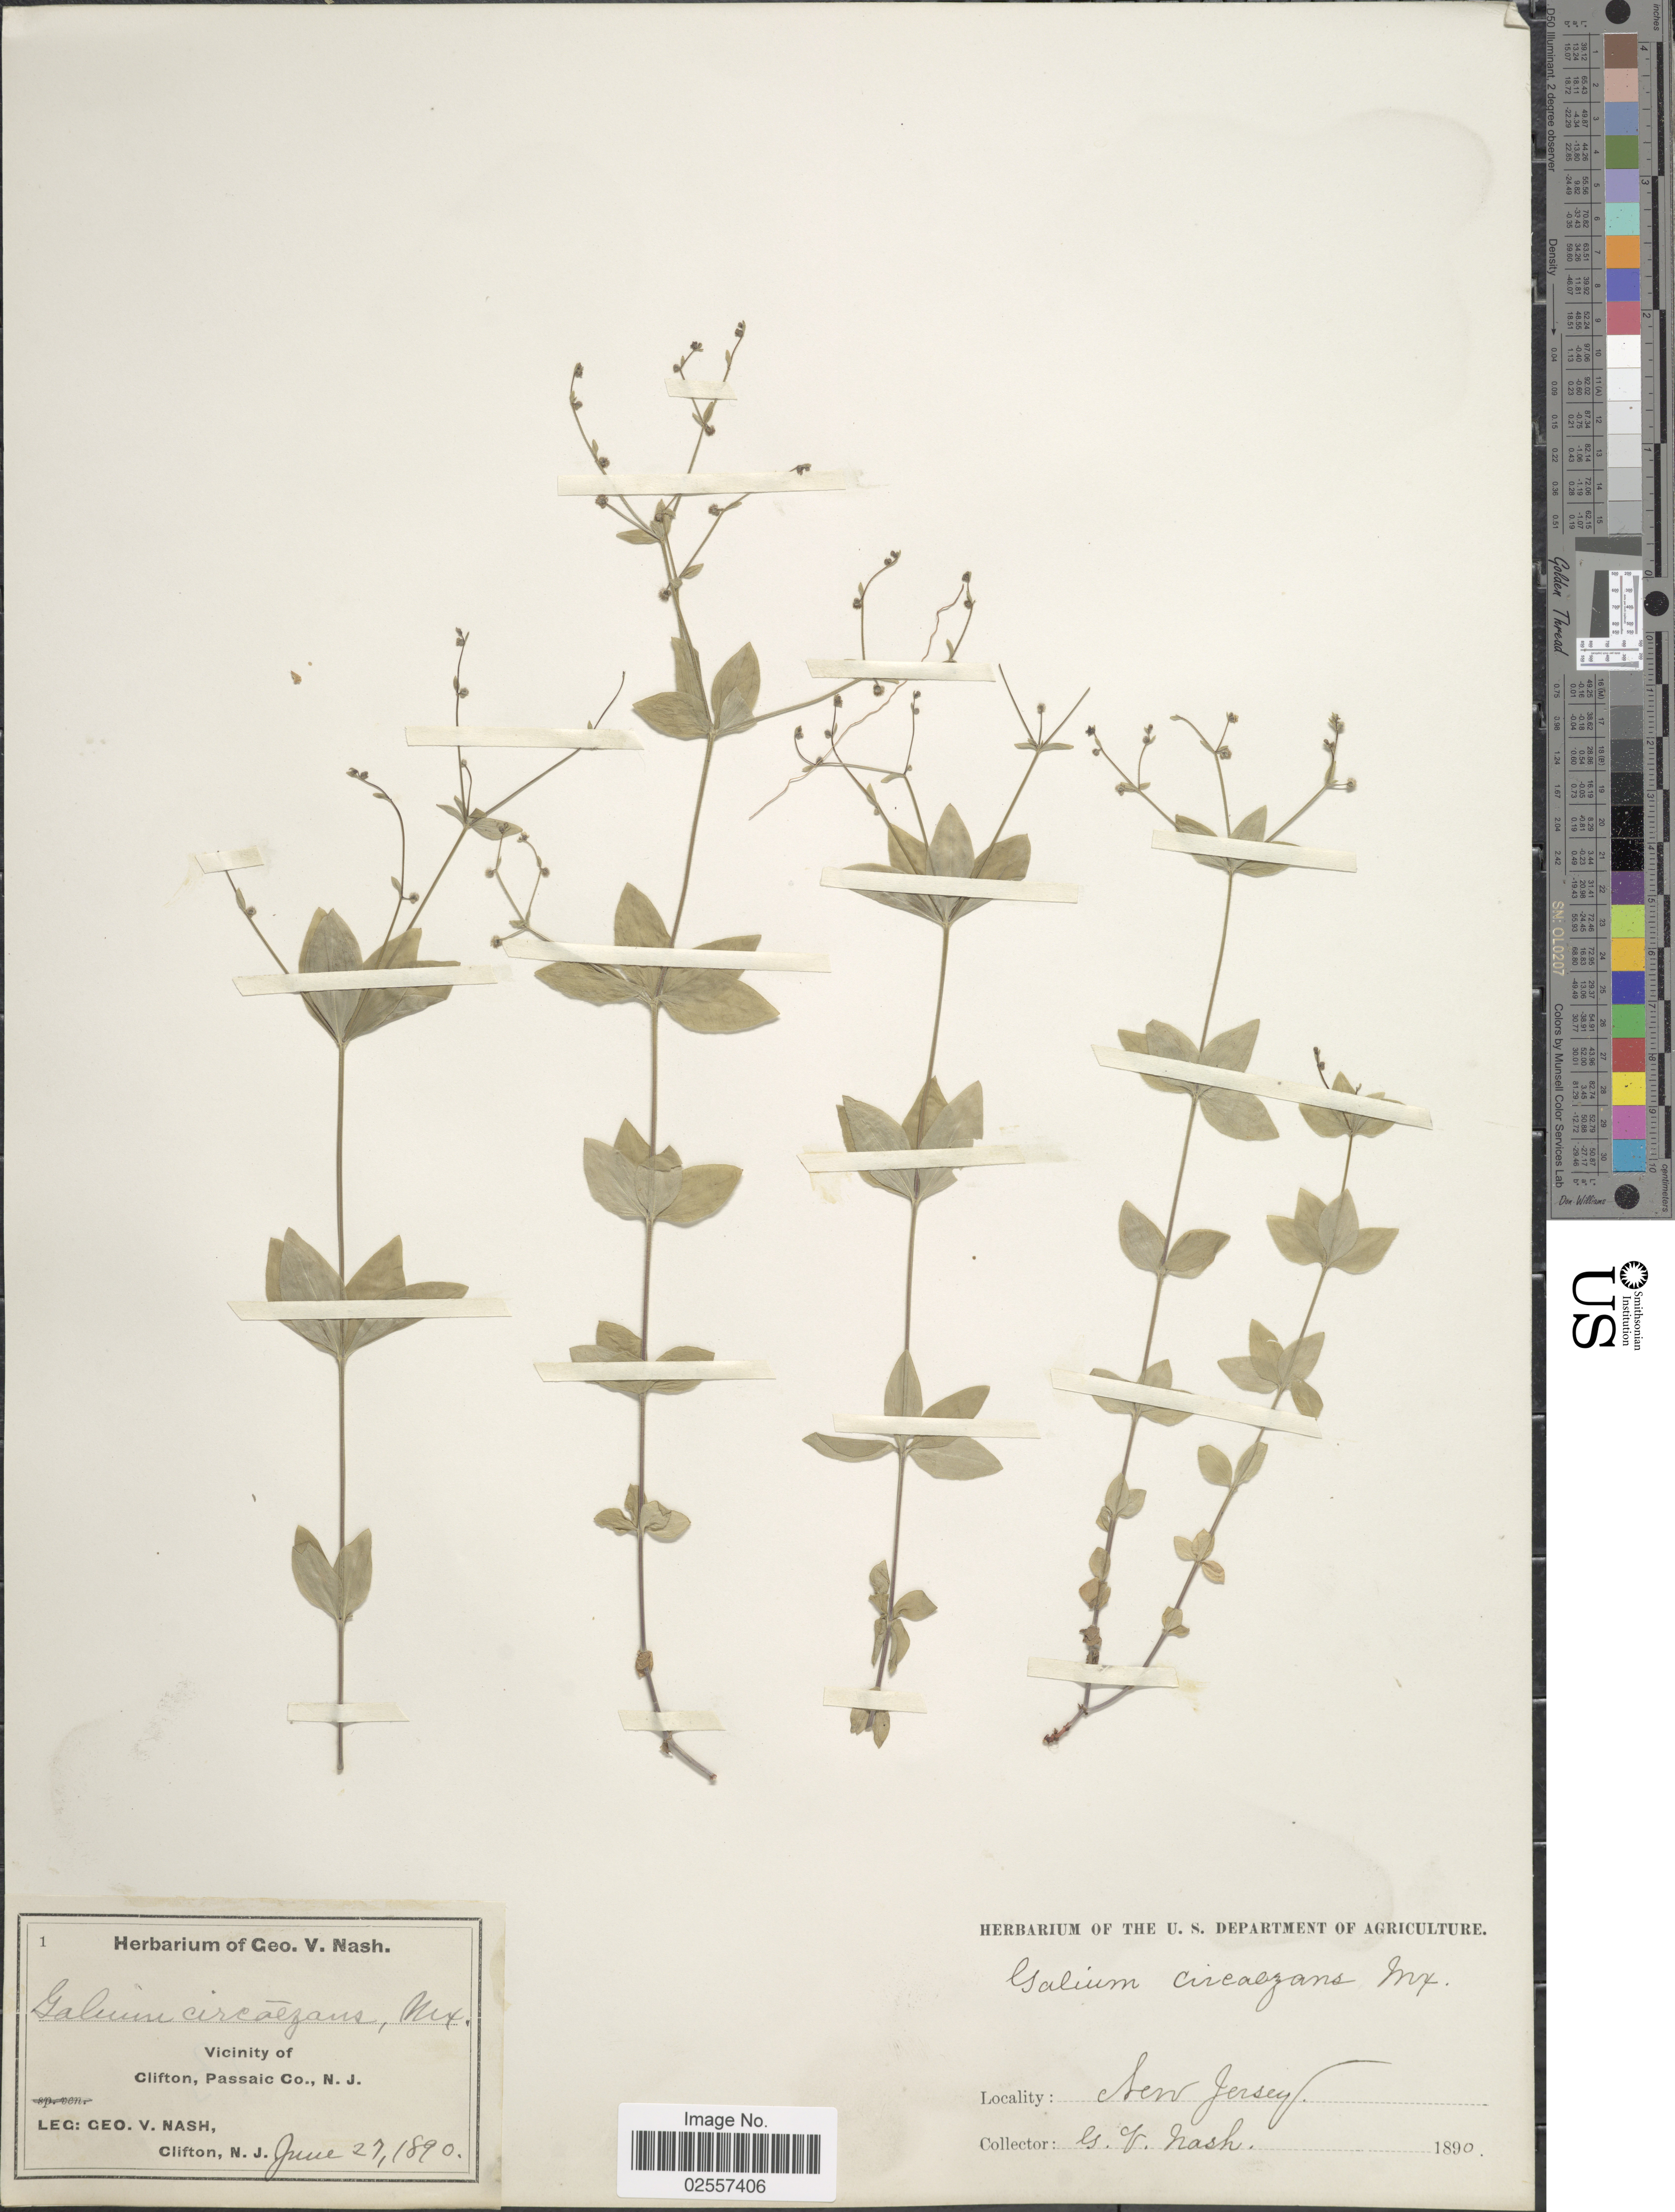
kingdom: Plantae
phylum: Tracheophyta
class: Magnoliopsida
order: Gentianales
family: Rubiaceae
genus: Galium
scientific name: Galium circaezans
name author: Michx.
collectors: G. V. Nash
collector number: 1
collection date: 1890-06-27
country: United States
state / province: New Jersey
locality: Vicinity of Clifton, Passaic Co.